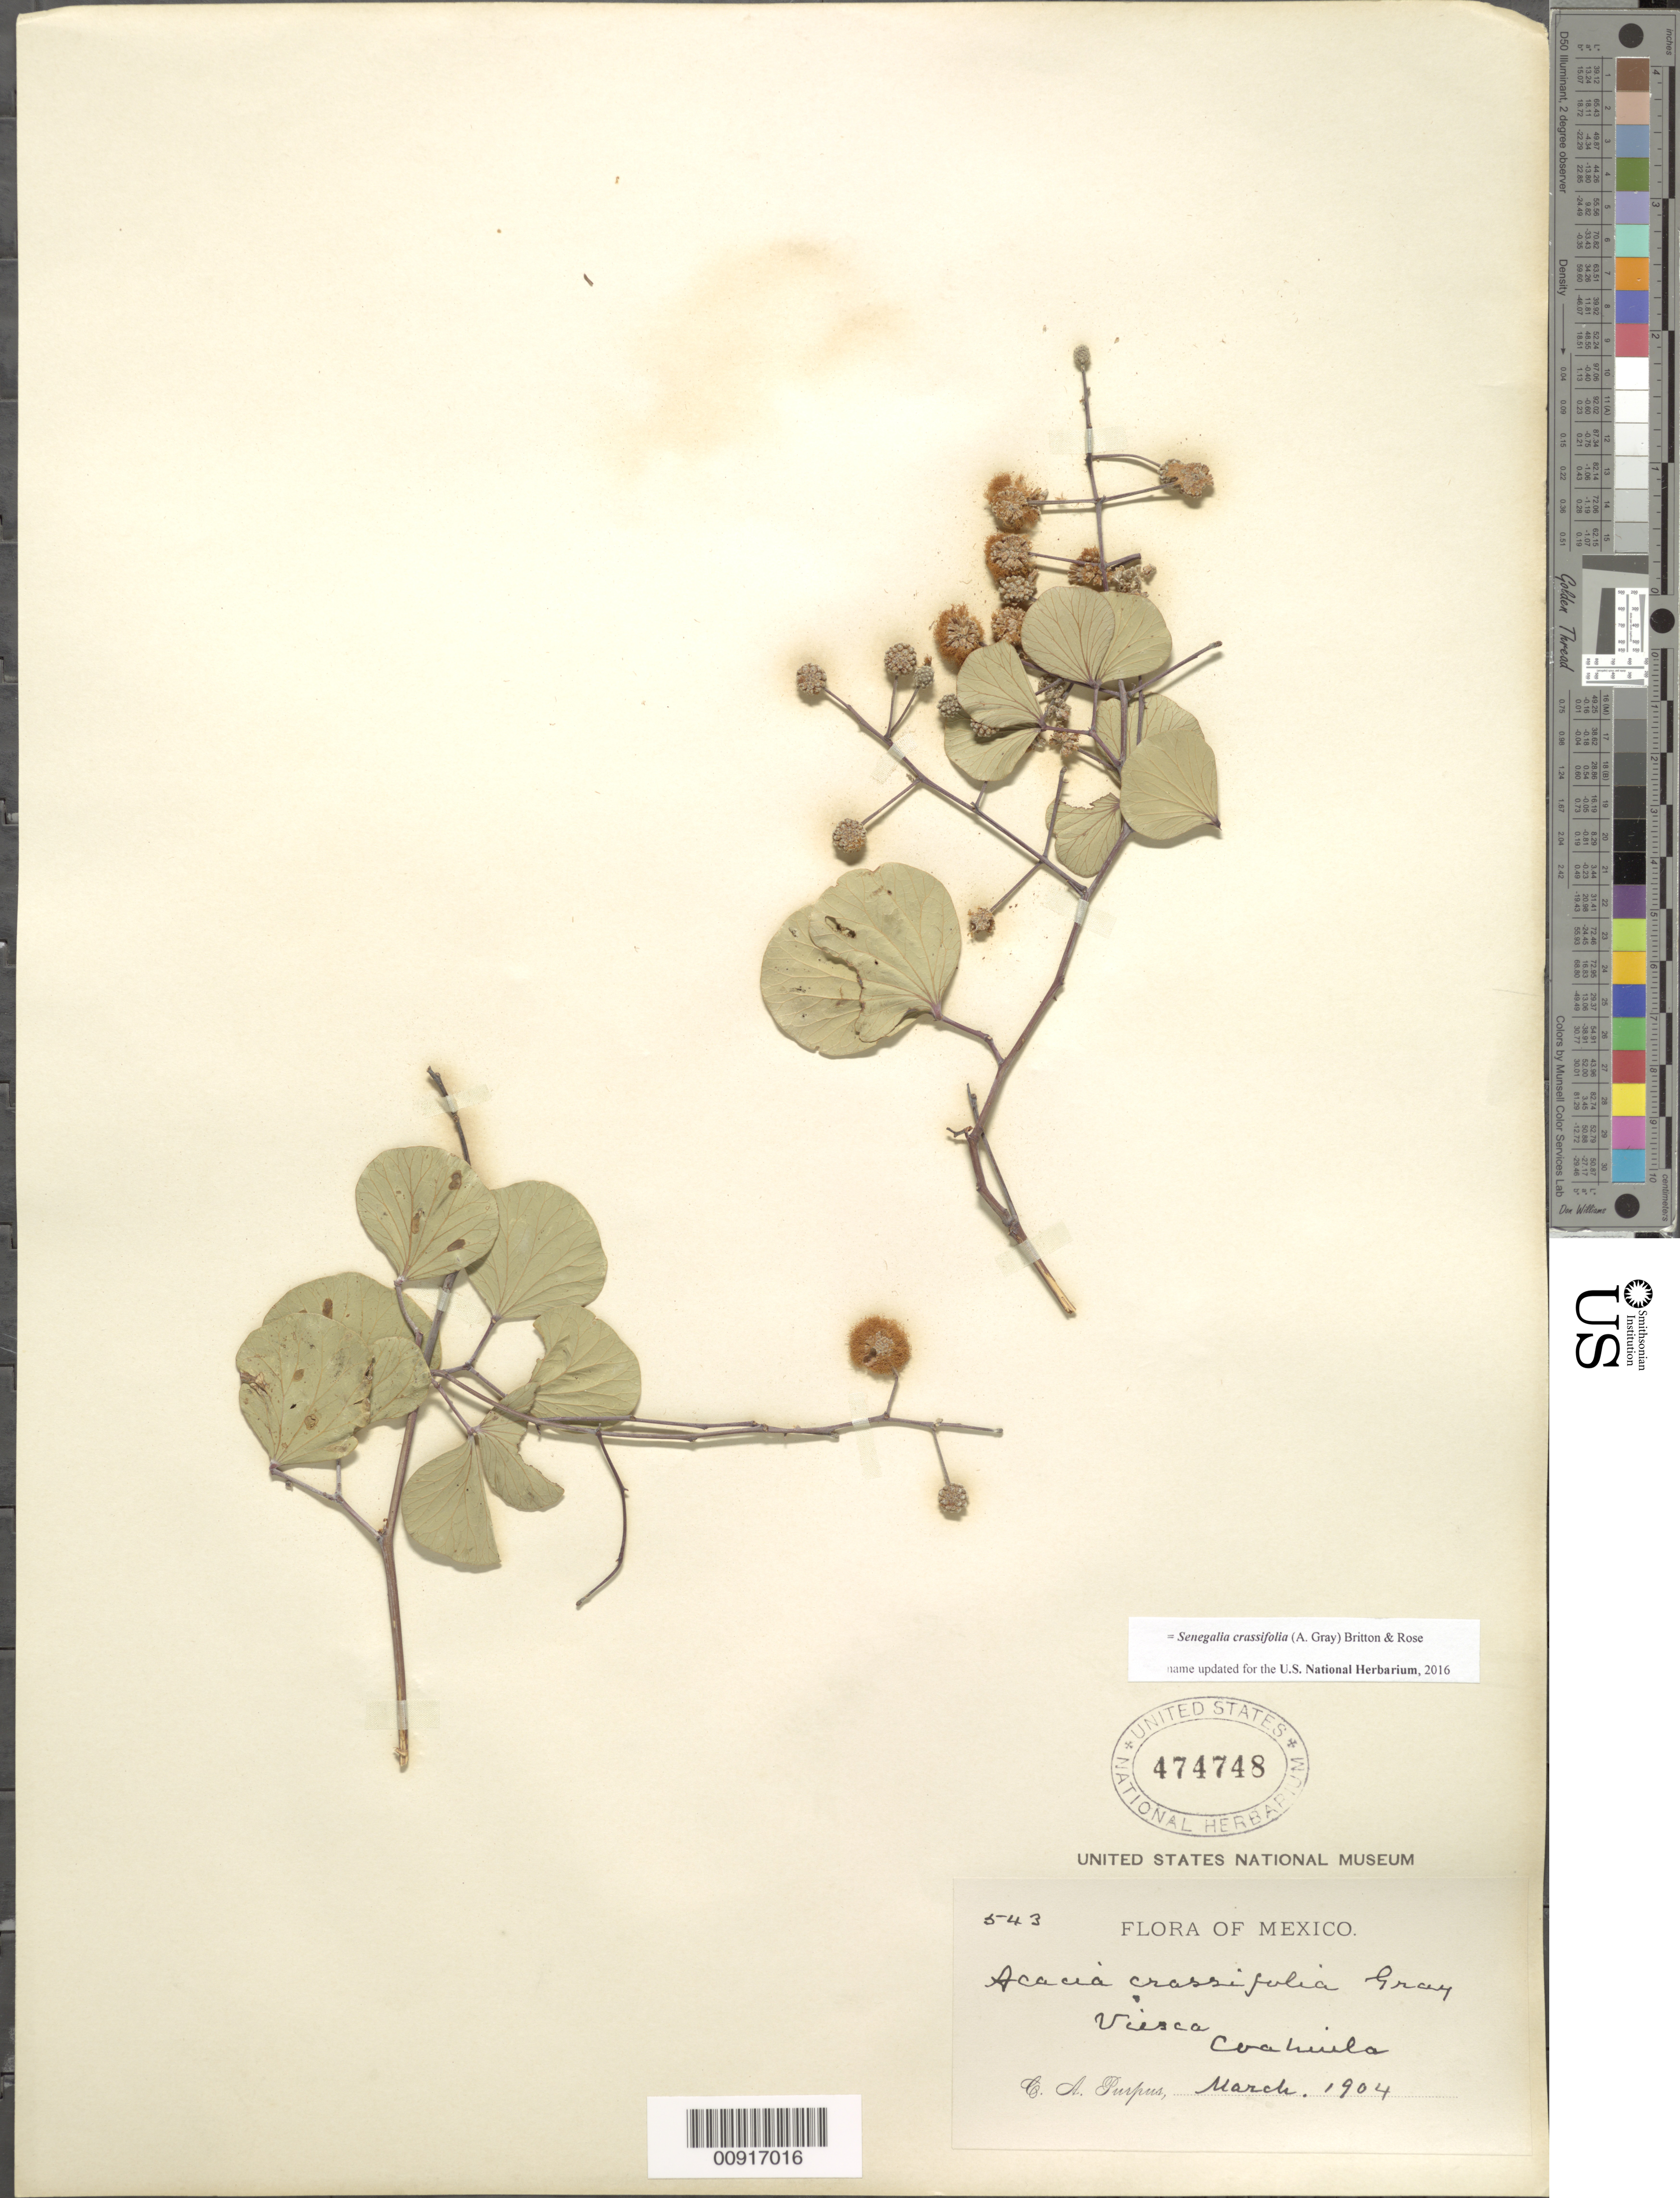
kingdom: Plantae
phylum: Tracheophyta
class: Magnoliopsida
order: Fabales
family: Fabaceae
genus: Senegalia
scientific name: Senegalia crassifolia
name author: (A. Gray) Britton & Rose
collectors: C. A. Purpus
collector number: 543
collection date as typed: Mar 1904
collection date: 1904-03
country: Mexico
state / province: Coahuila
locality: Viesca, Coahuila.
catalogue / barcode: US 474748